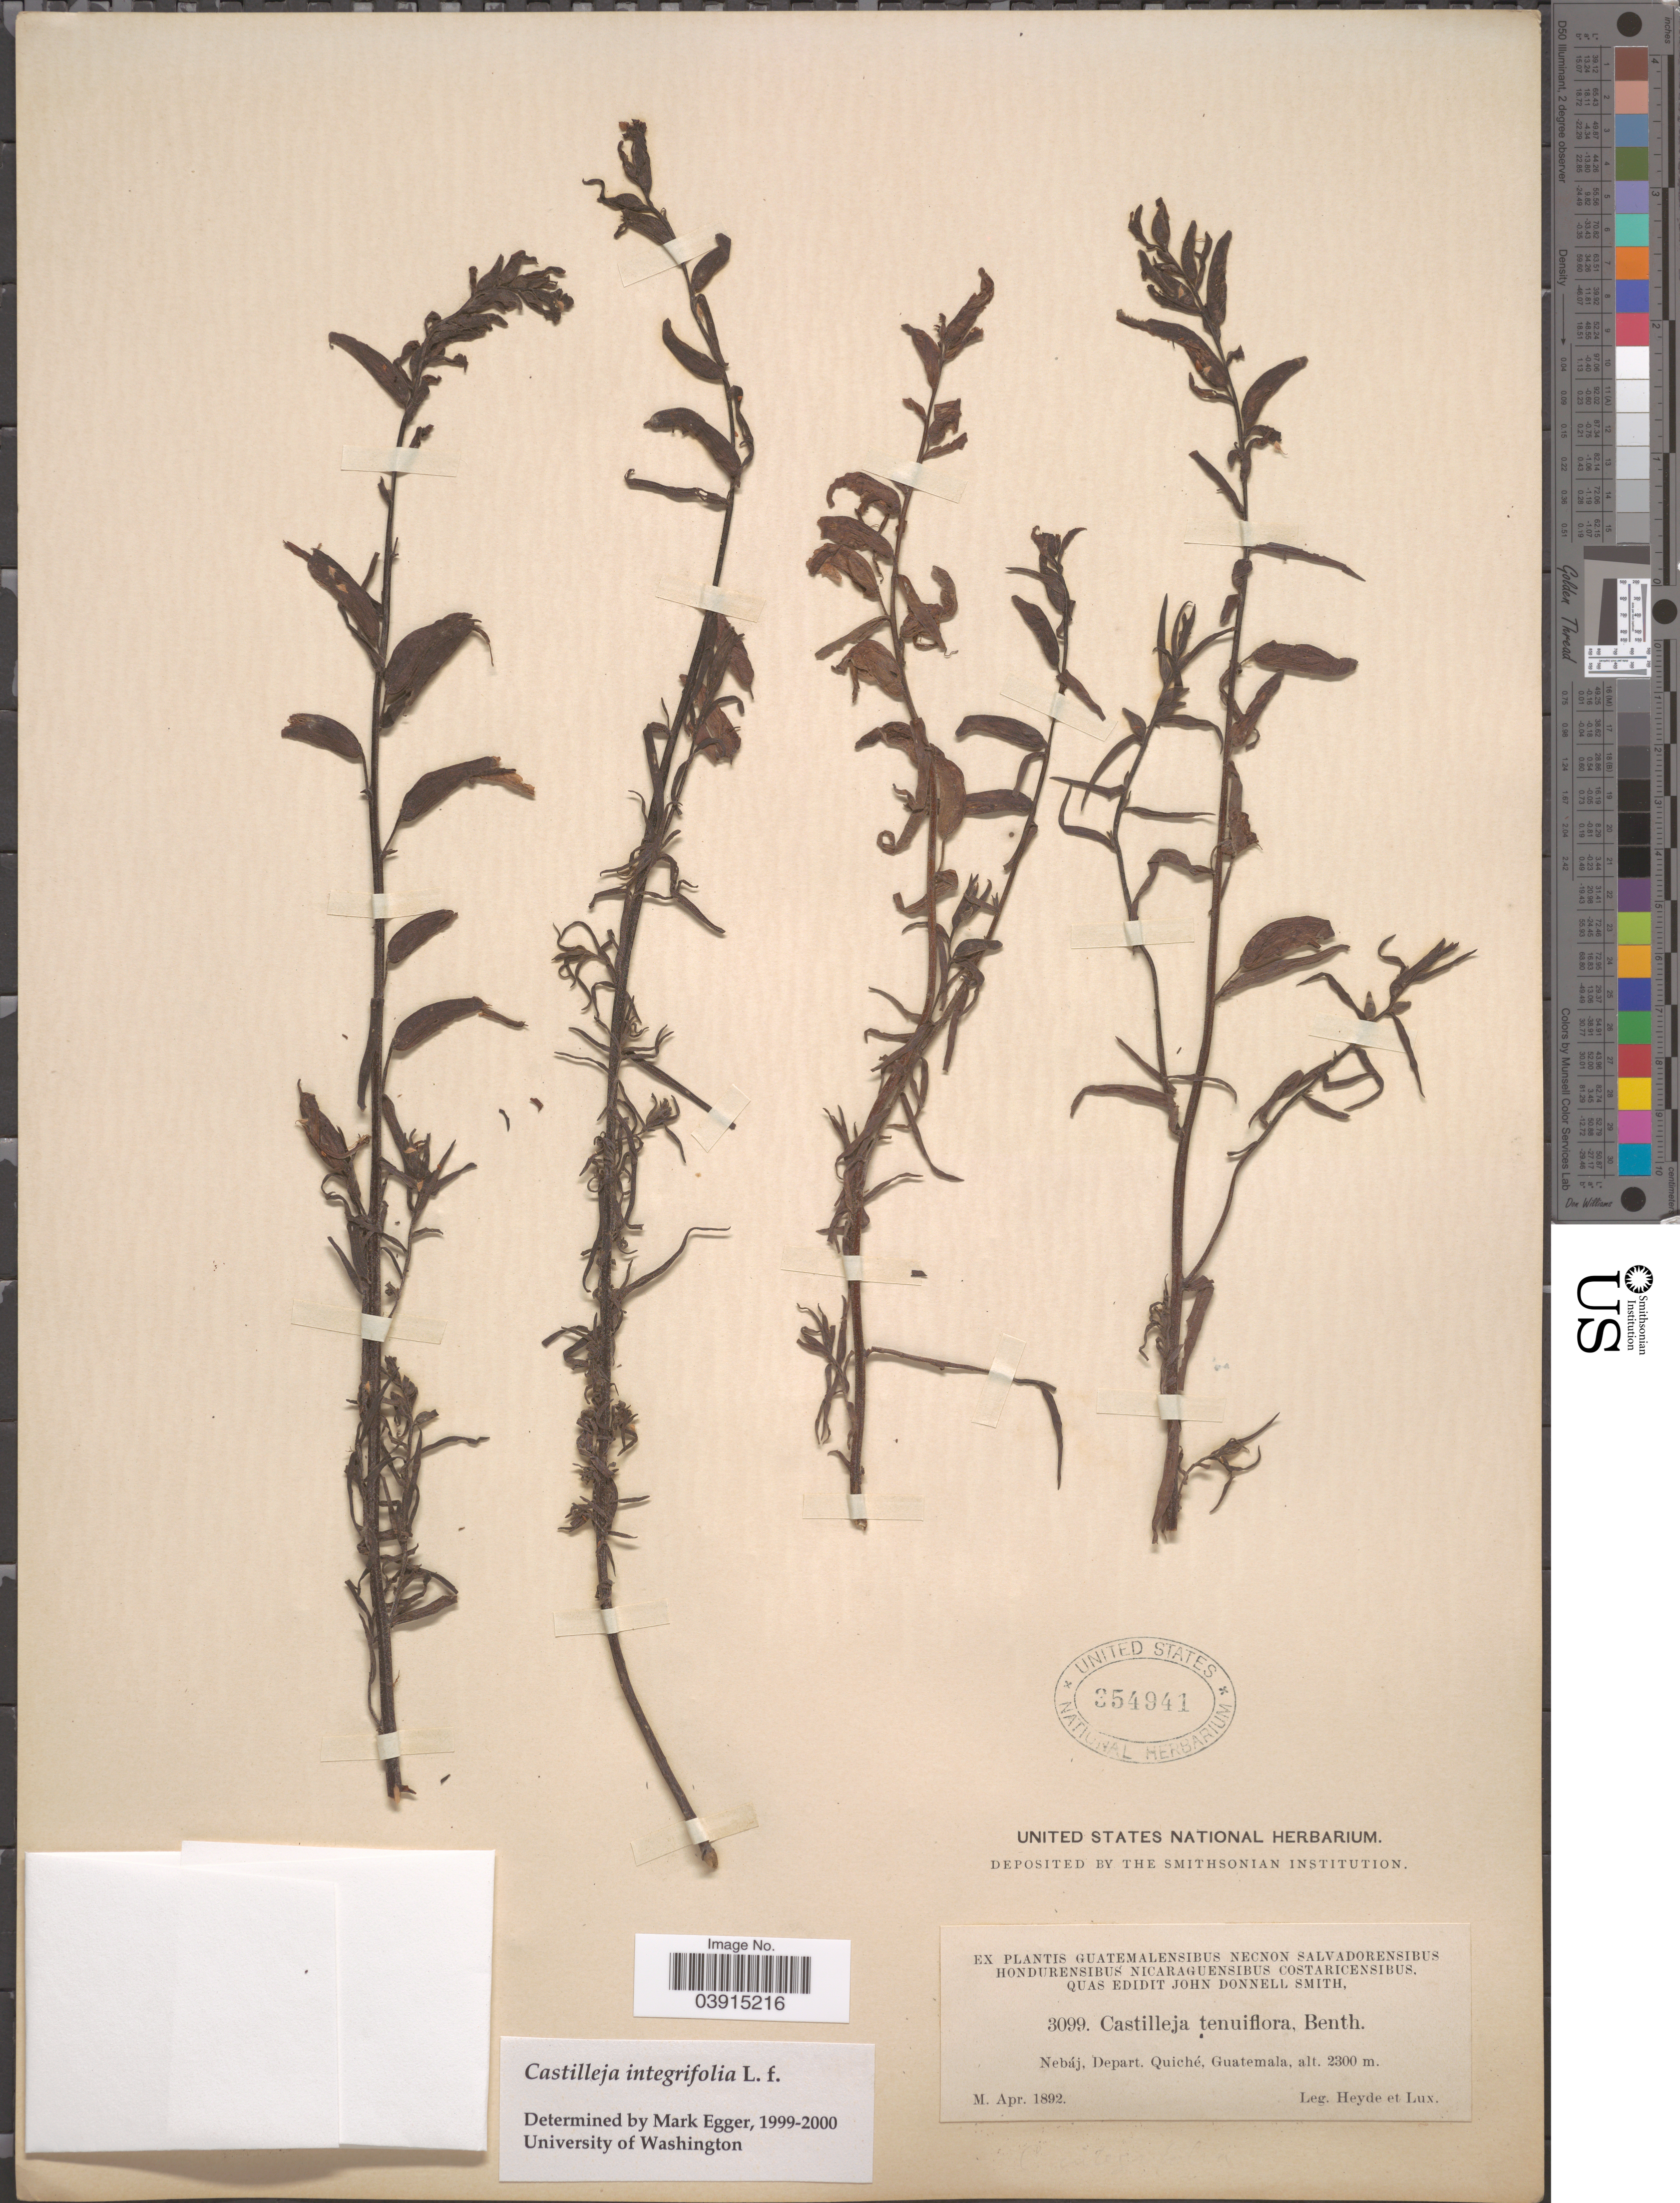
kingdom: Plantae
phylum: Tracheophyta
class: Magnoliopsida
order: Lamiales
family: Orobanchaceae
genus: Castilleja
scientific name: Castilleja integrifolia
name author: L. f.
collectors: Heyde & Lux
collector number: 3099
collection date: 1892-04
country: Guatemala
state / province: El Quiche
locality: Nebáj, Depart. Quiché.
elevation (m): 2300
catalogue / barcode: US 354941